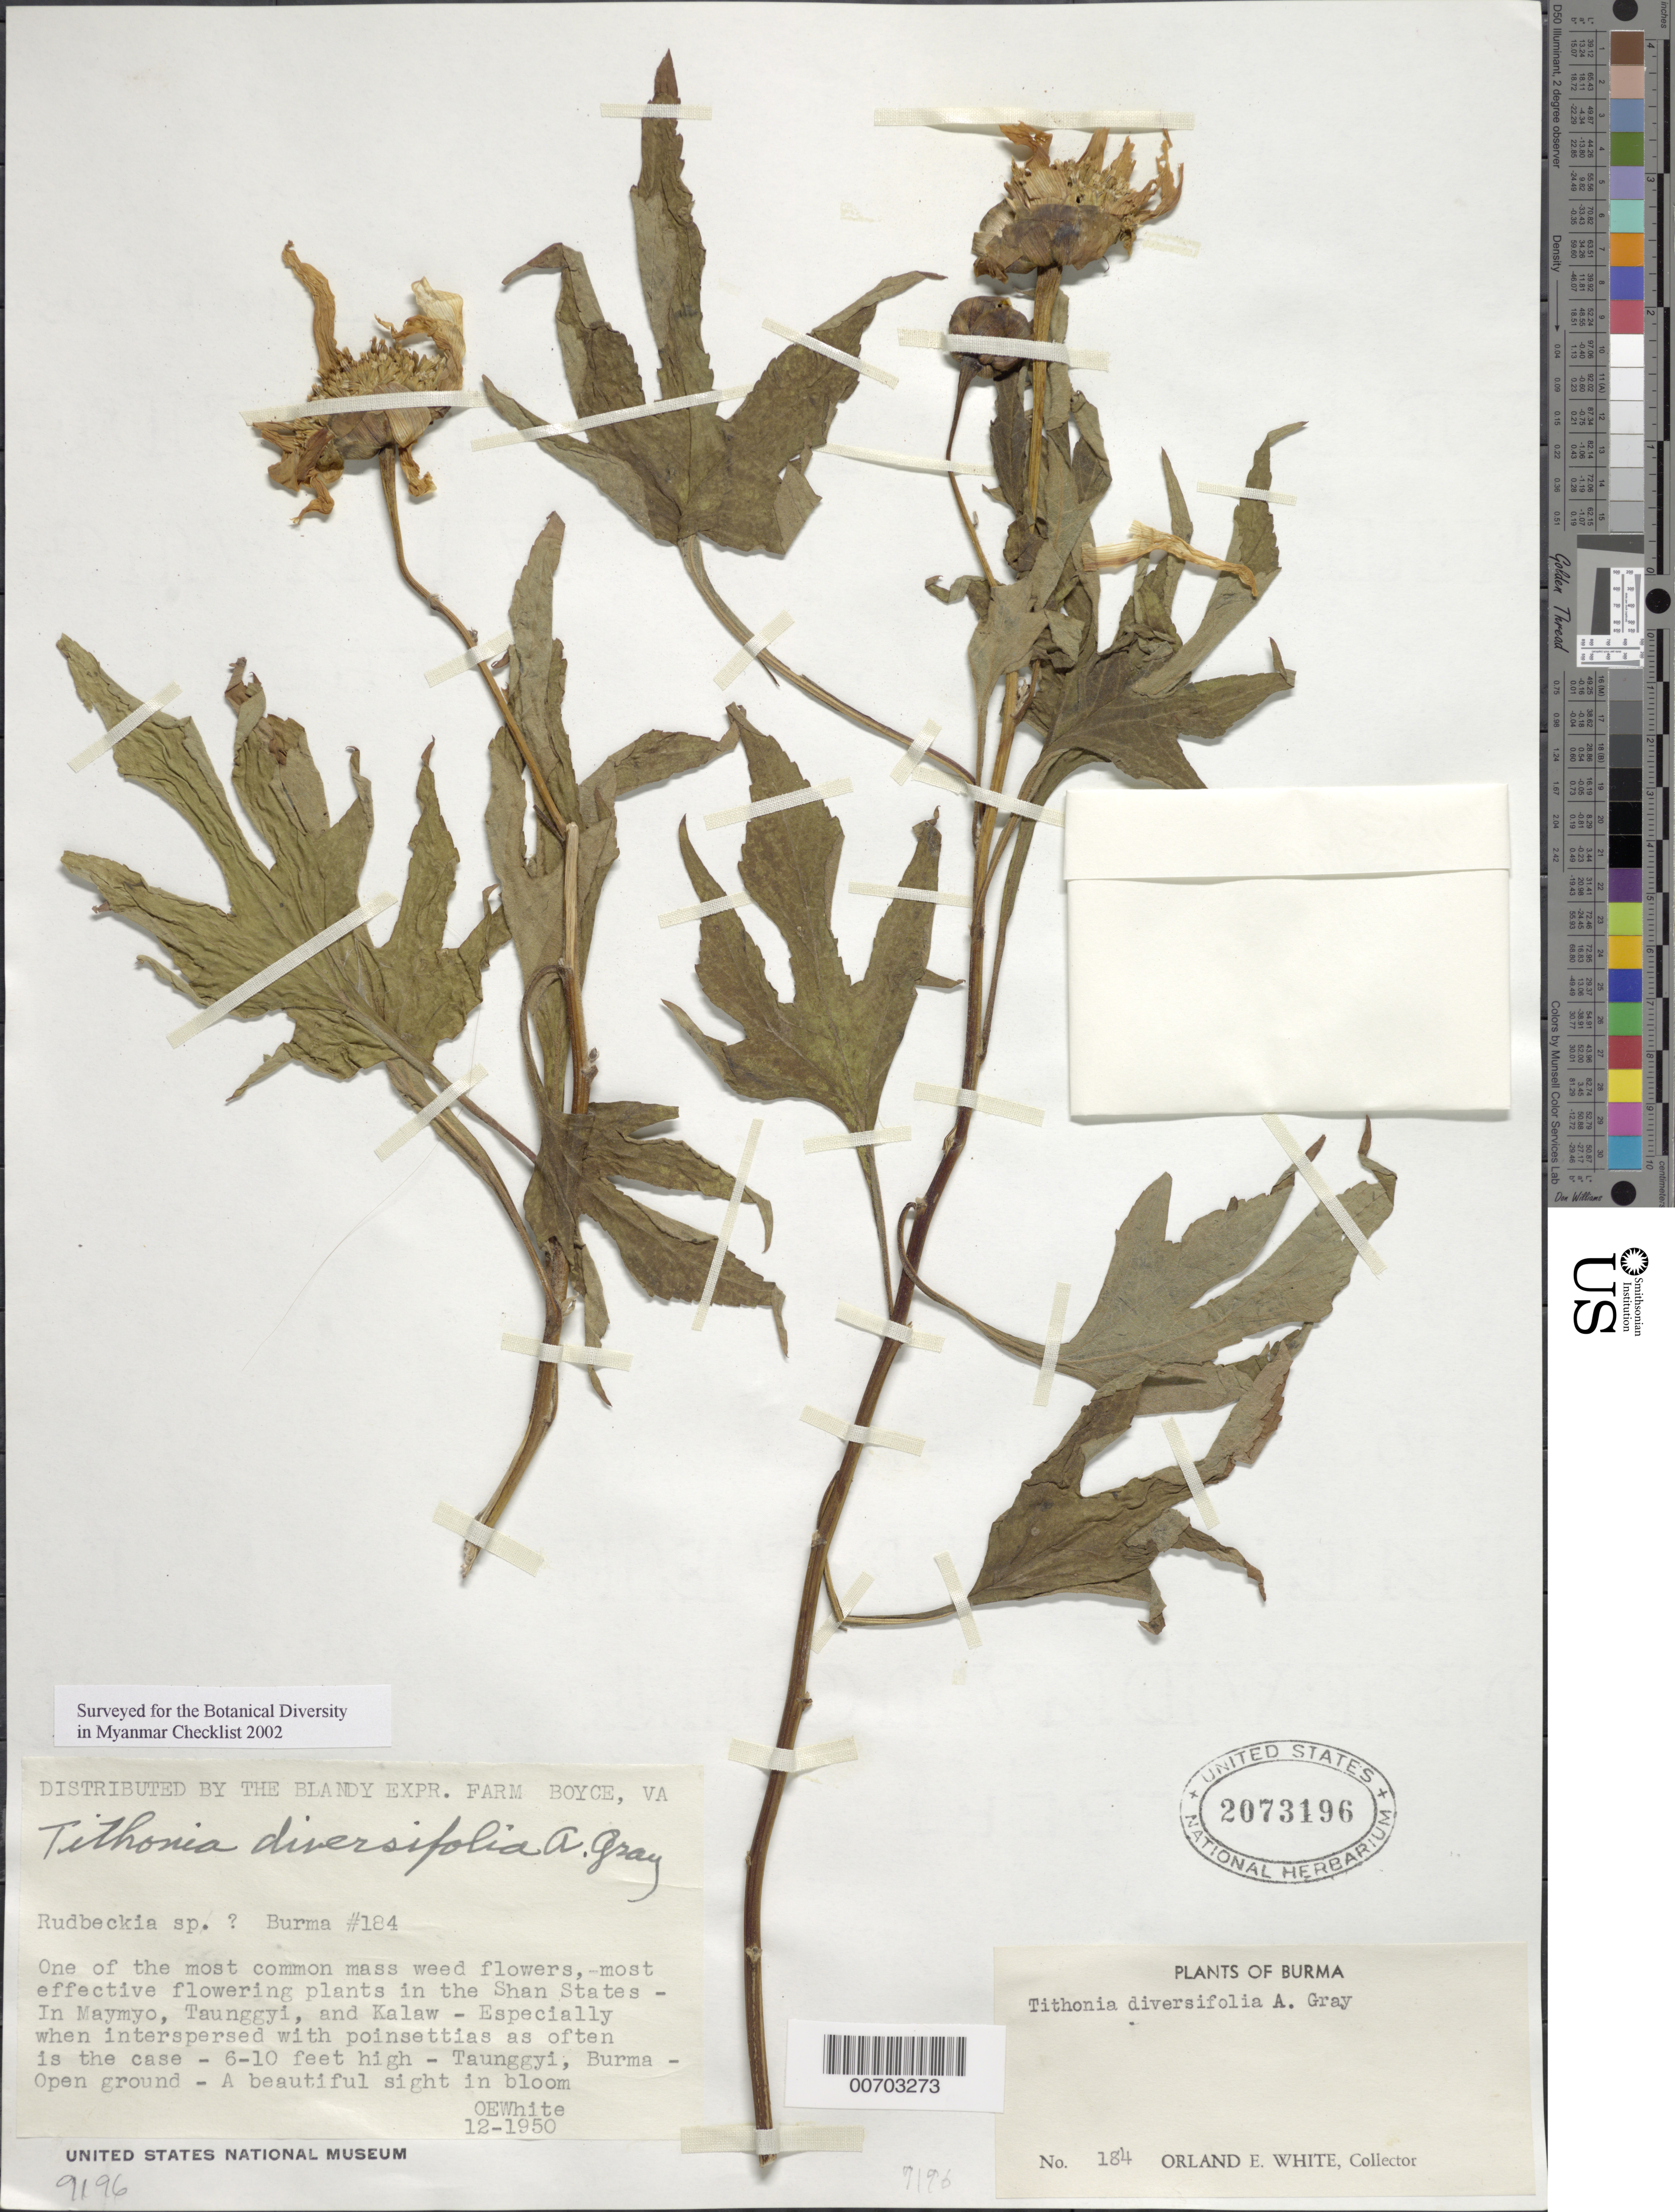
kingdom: Plantae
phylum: Tracheophyta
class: Magnoliopsida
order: Asterales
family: Asteraceae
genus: Tithonia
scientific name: Tithonia diversifolia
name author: (Hemsl.) A. Gray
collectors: O. E. White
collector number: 184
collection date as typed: Dec 1950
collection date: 1950-12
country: Myanmar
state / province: Shan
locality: Taunggyi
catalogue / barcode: US 2073196